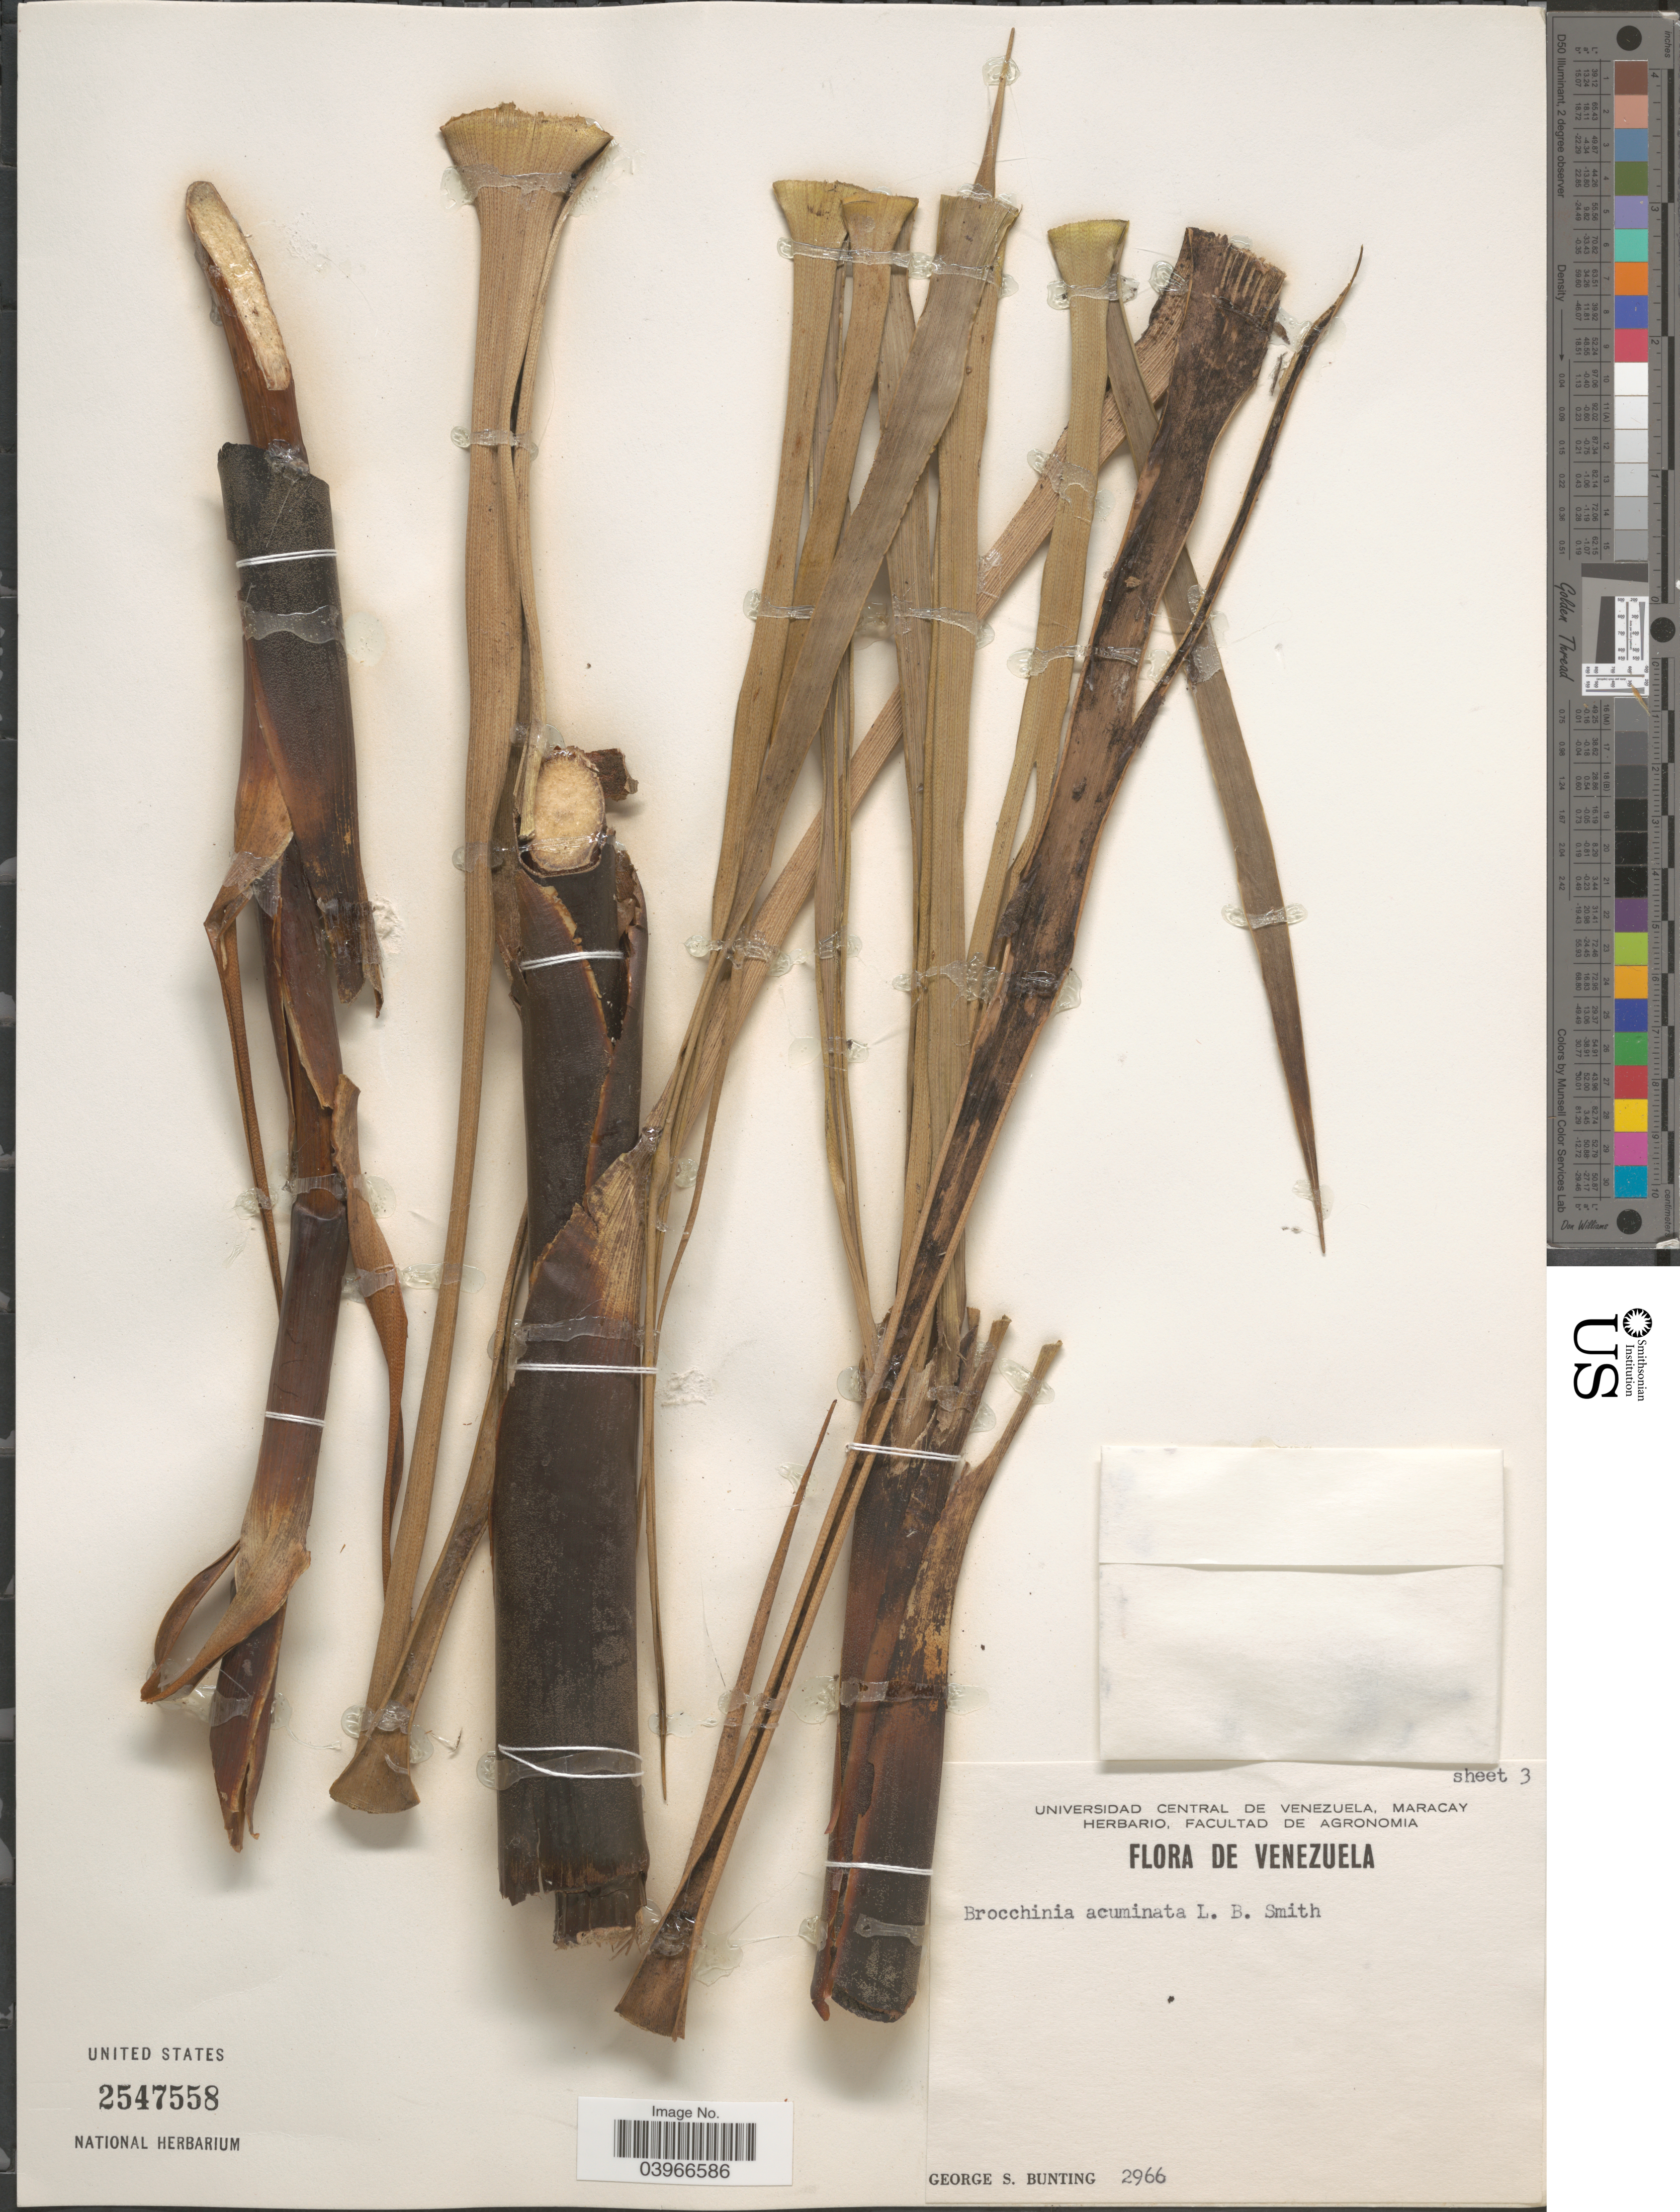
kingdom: Plantae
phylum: Tracheophyta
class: Liliopsida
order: Poales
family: Bromeliaceae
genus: Brocchinia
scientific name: Brocchinia acuminata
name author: L.B. Sm.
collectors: G. S. Bunting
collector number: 2966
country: Venezuela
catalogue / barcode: US 2547558